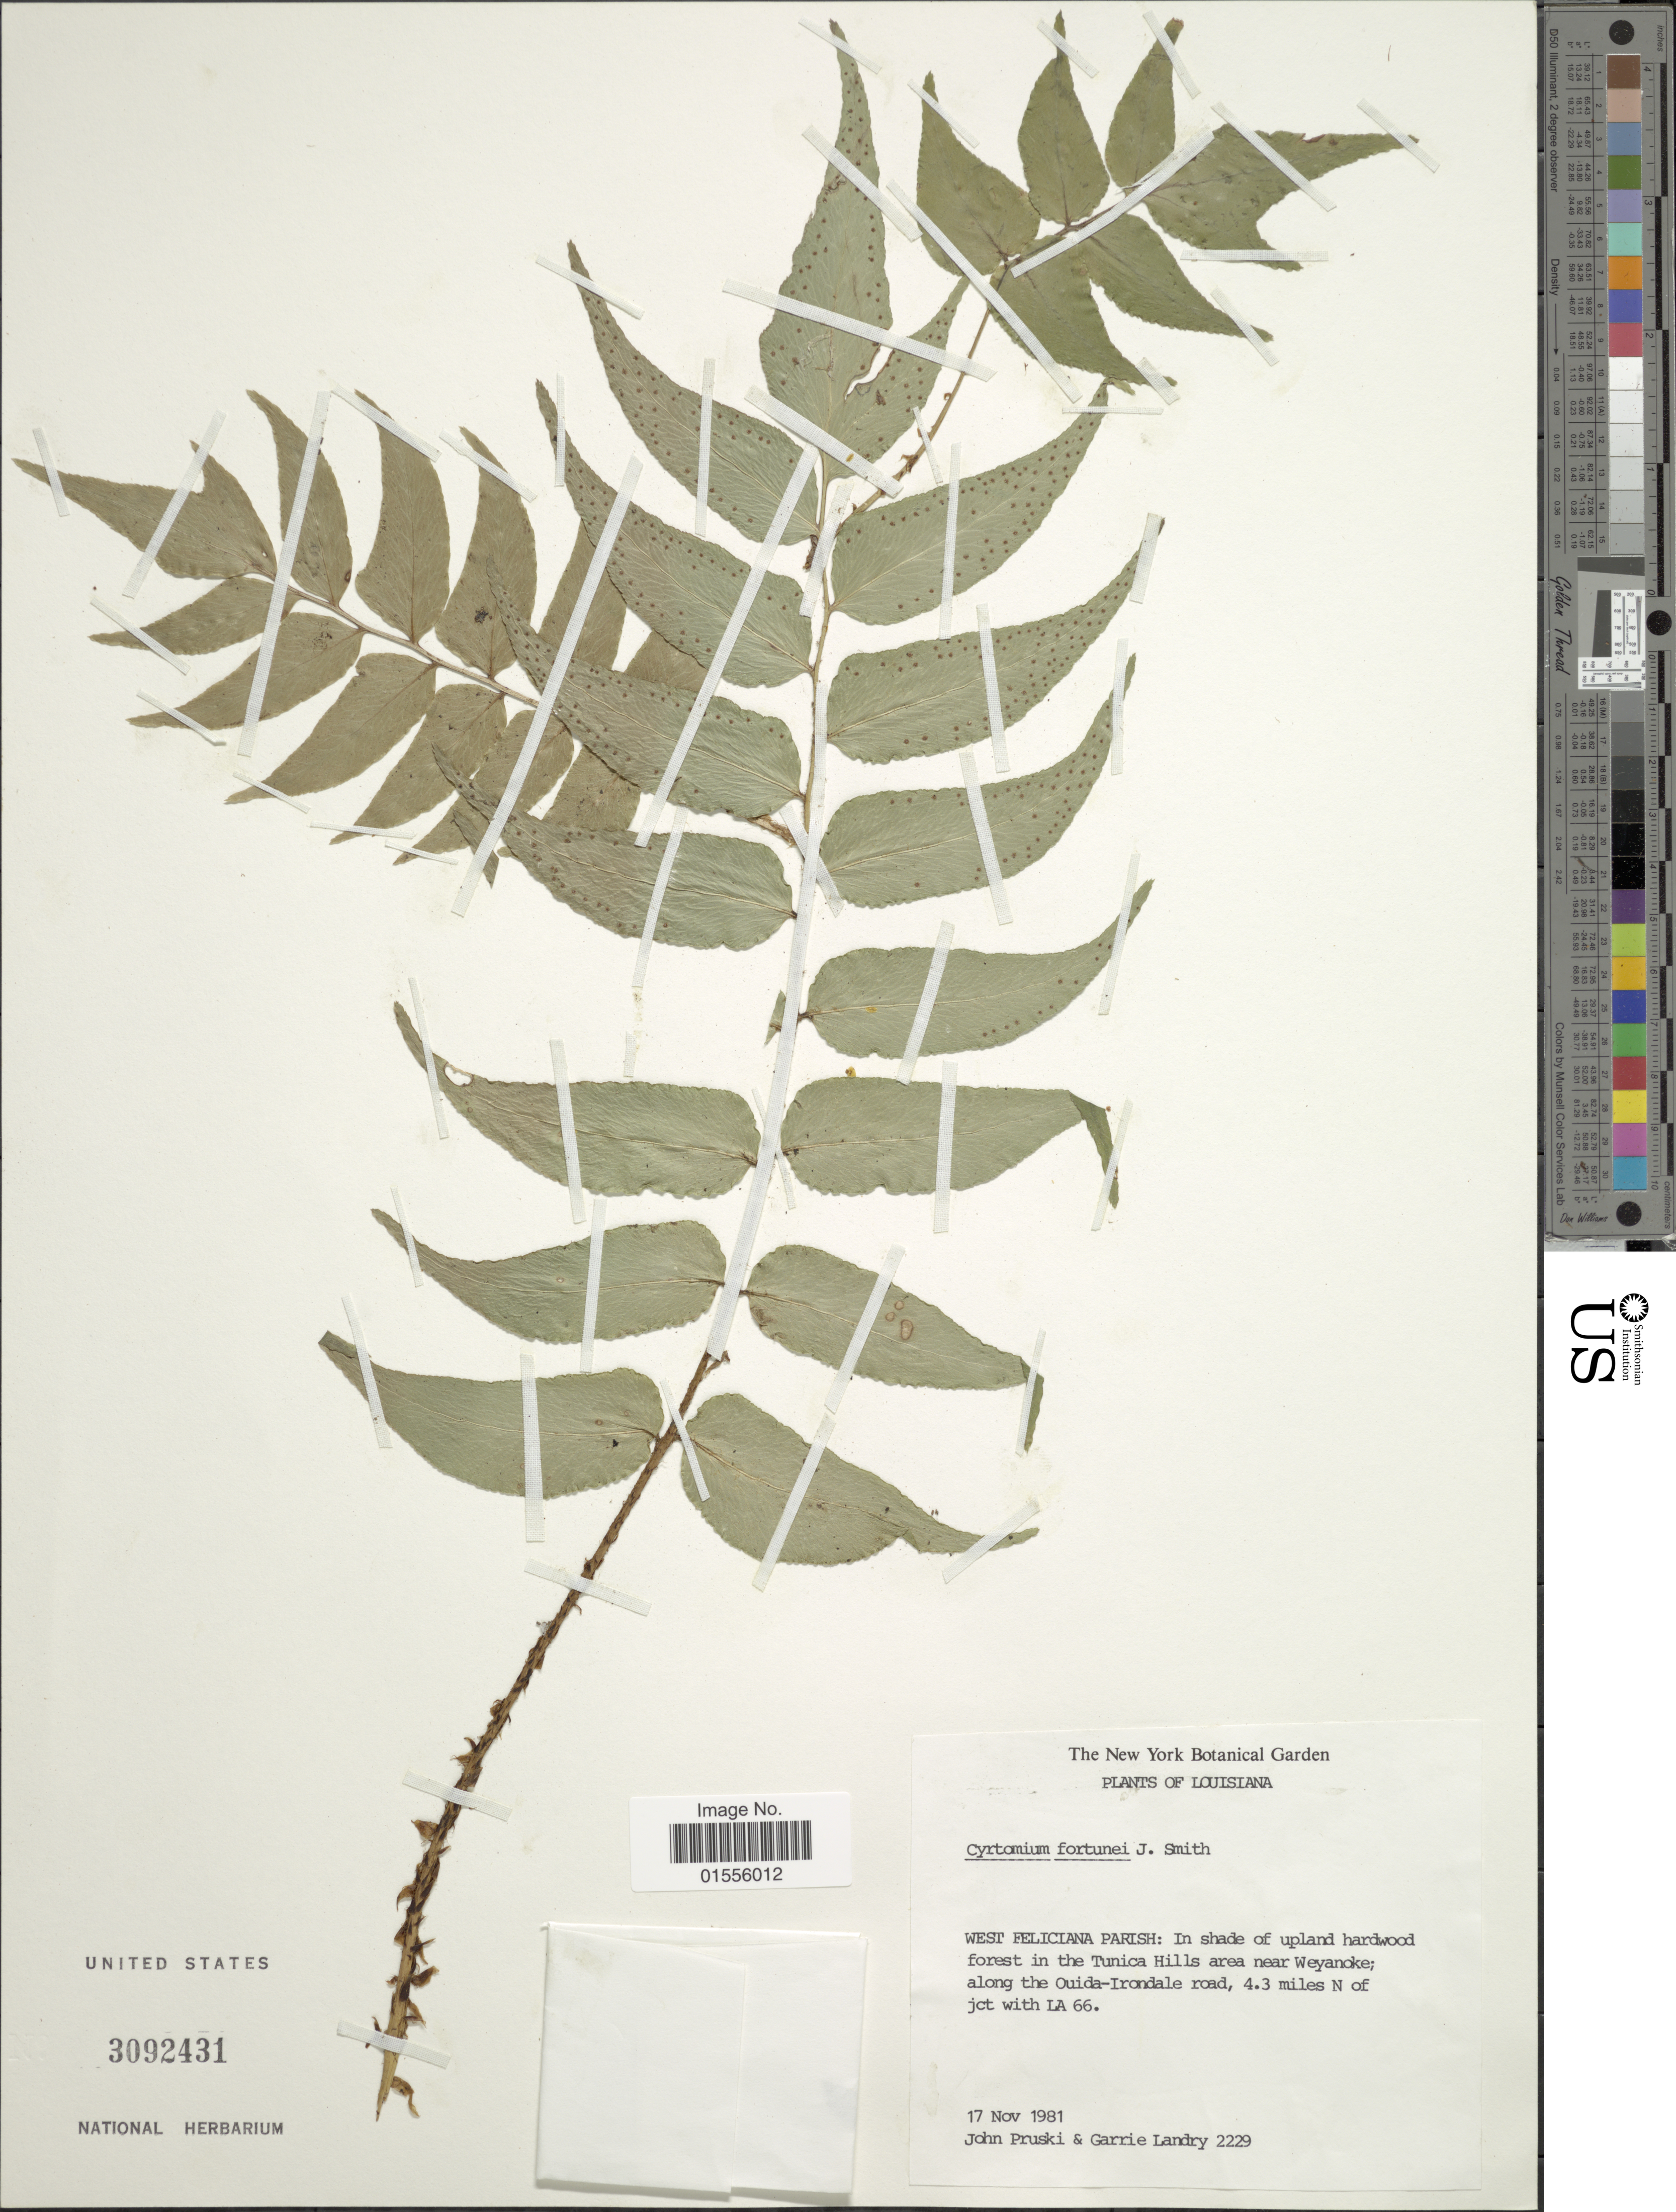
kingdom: Plantae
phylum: Tracheophyta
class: Polypodiopsida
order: Polypodiales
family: Dryopteridaceae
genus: Cyrtomium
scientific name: Cyrtomium fortunei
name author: J. Sm.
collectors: J. F. Pruski & G. P. Landry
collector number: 2229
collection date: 1981-11-17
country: United States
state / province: Louisiana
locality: West Feliciana Parish: In shade of upland hardwood forest in the Tunica Hills area near Weyande; along the Ouida-Irondale road, 4.3 miles N of jct with LA 66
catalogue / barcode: US 3092431